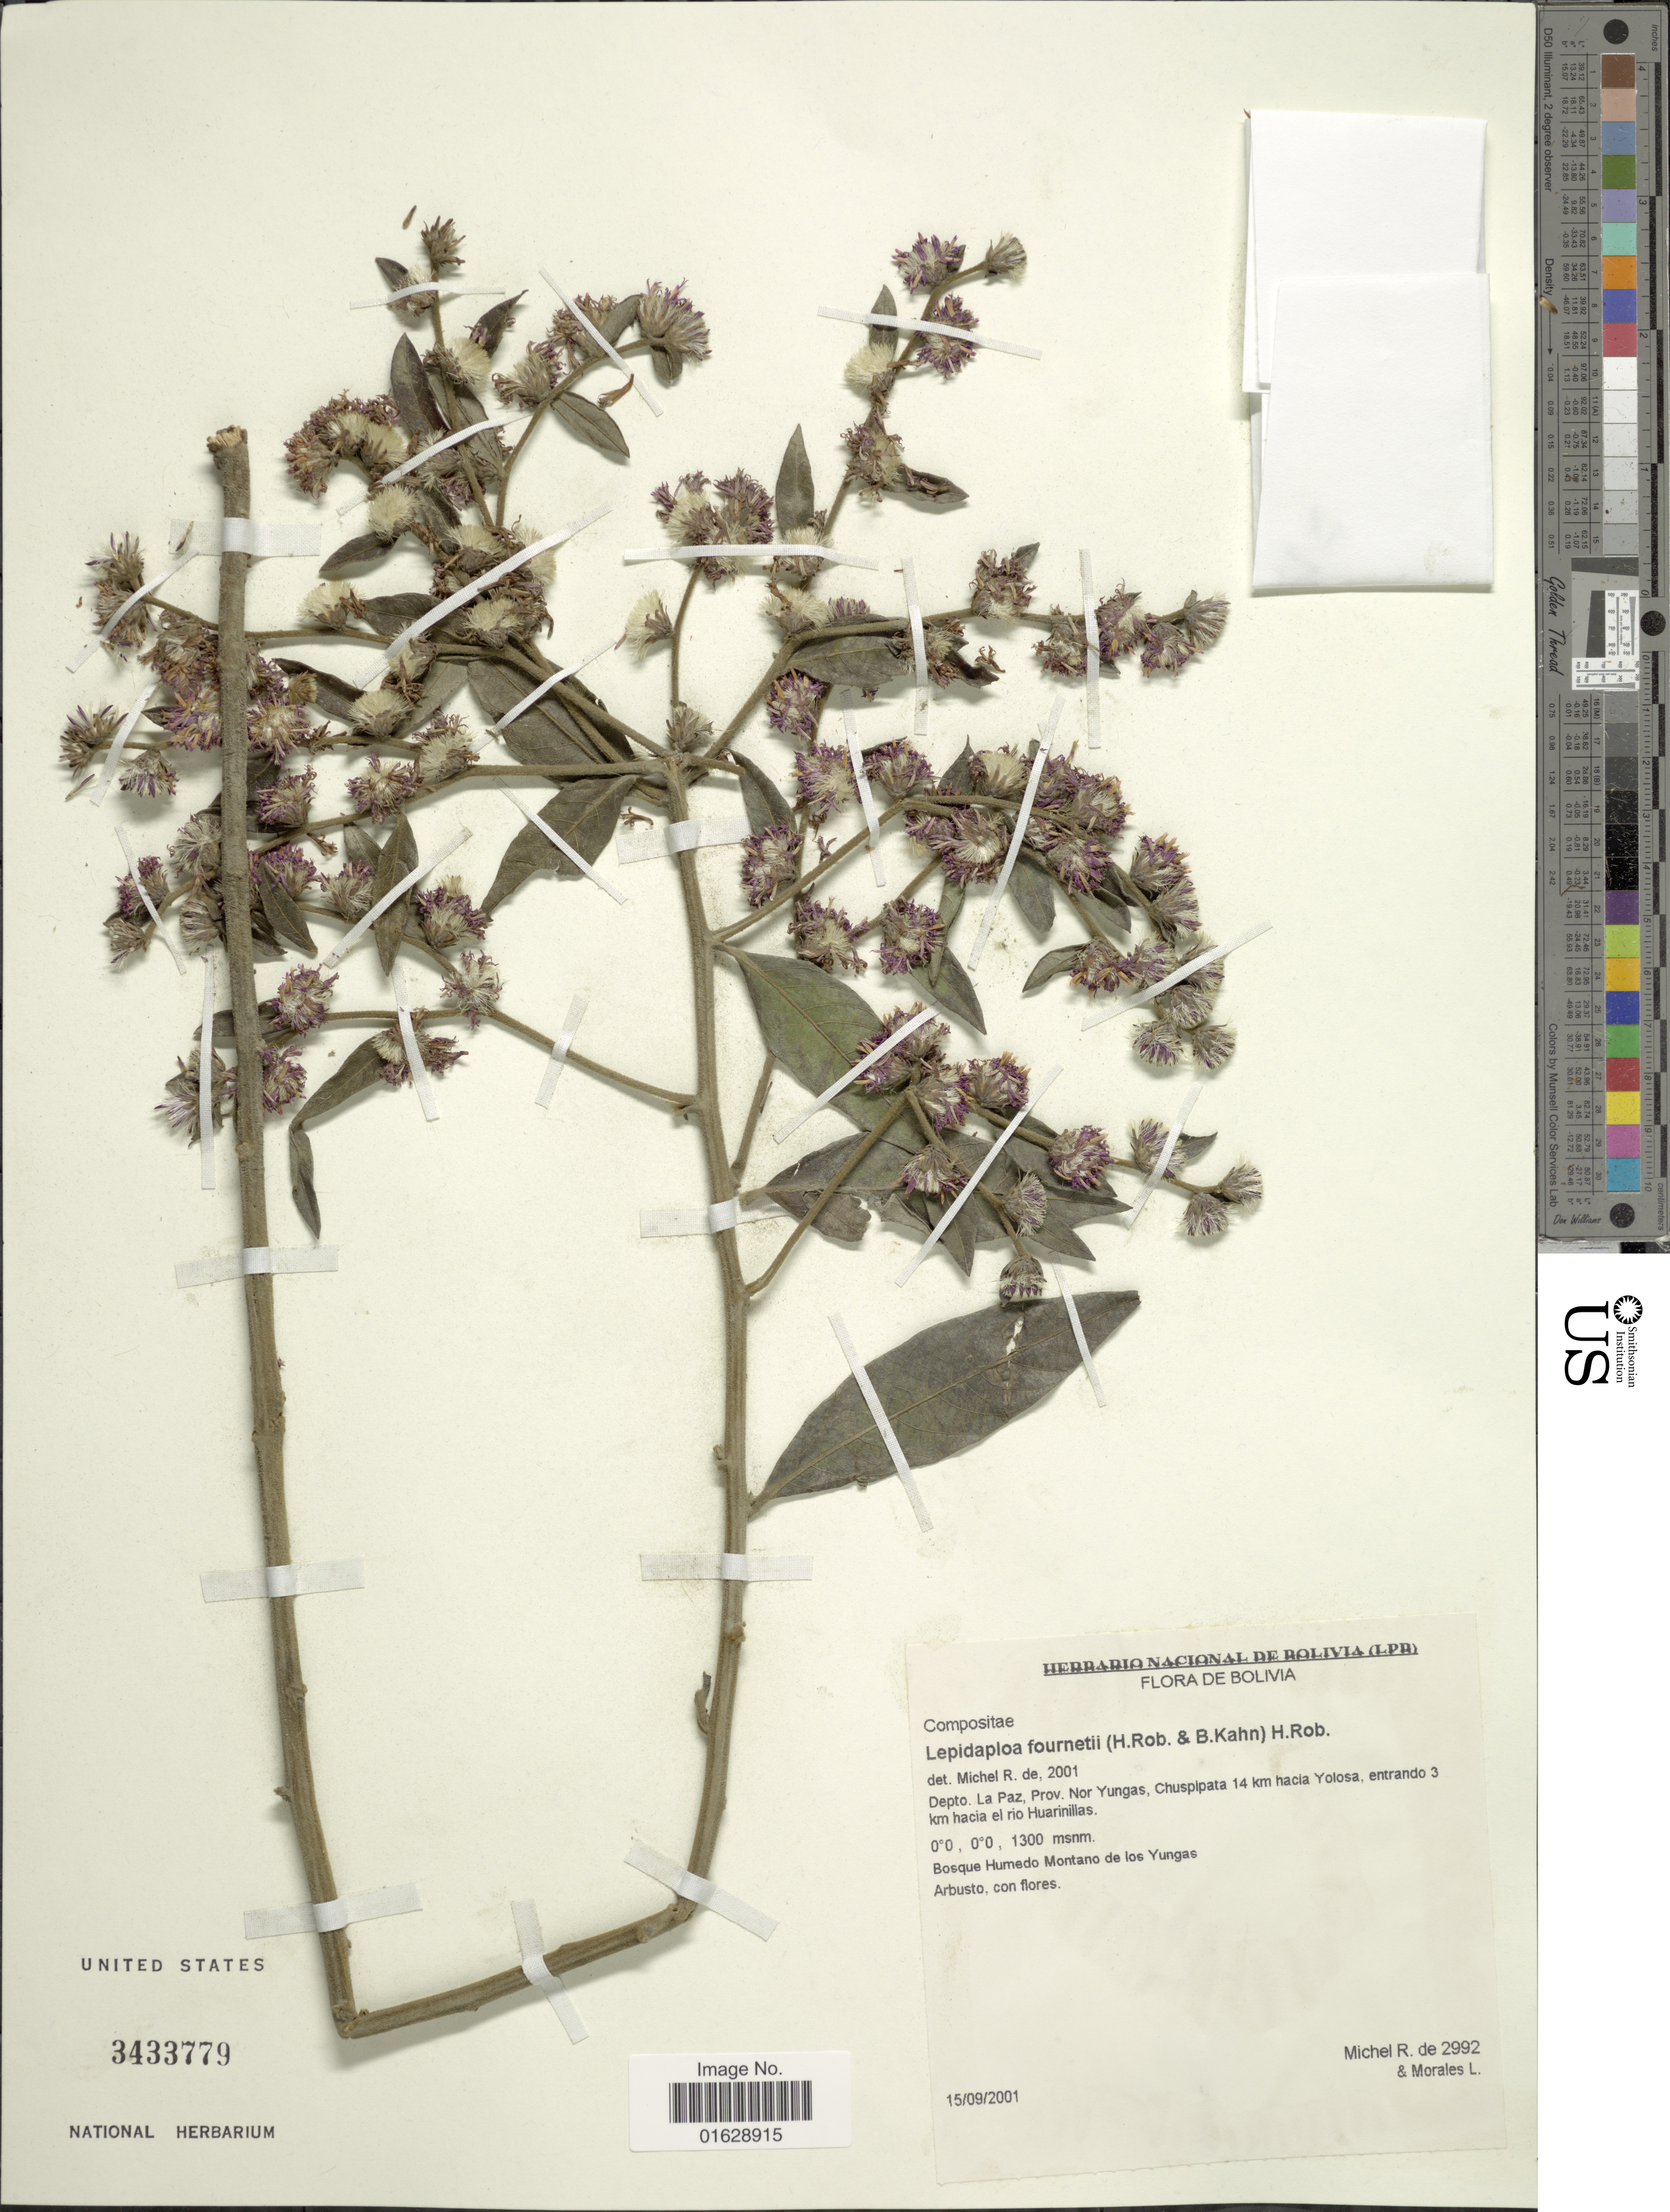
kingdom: Plantae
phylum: Tracheophyta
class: Magnoliopsida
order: Asterales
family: Asteraceae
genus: Lepidaploa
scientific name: Lepidaploa fournetii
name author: (H. Rob. & B. Kahn) H. Rob.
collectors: R. d. Michel & L. Morales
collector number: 2992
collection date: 2001-09-15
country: Bolivia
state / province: La Paz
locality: Depto. La Paz, Prov. Nor Yungas, Chuspipata 14 km hacia Yolosa, entrado 3 km hacienda el rio Huarinilias.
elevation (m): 1300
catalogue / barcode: US 3433779